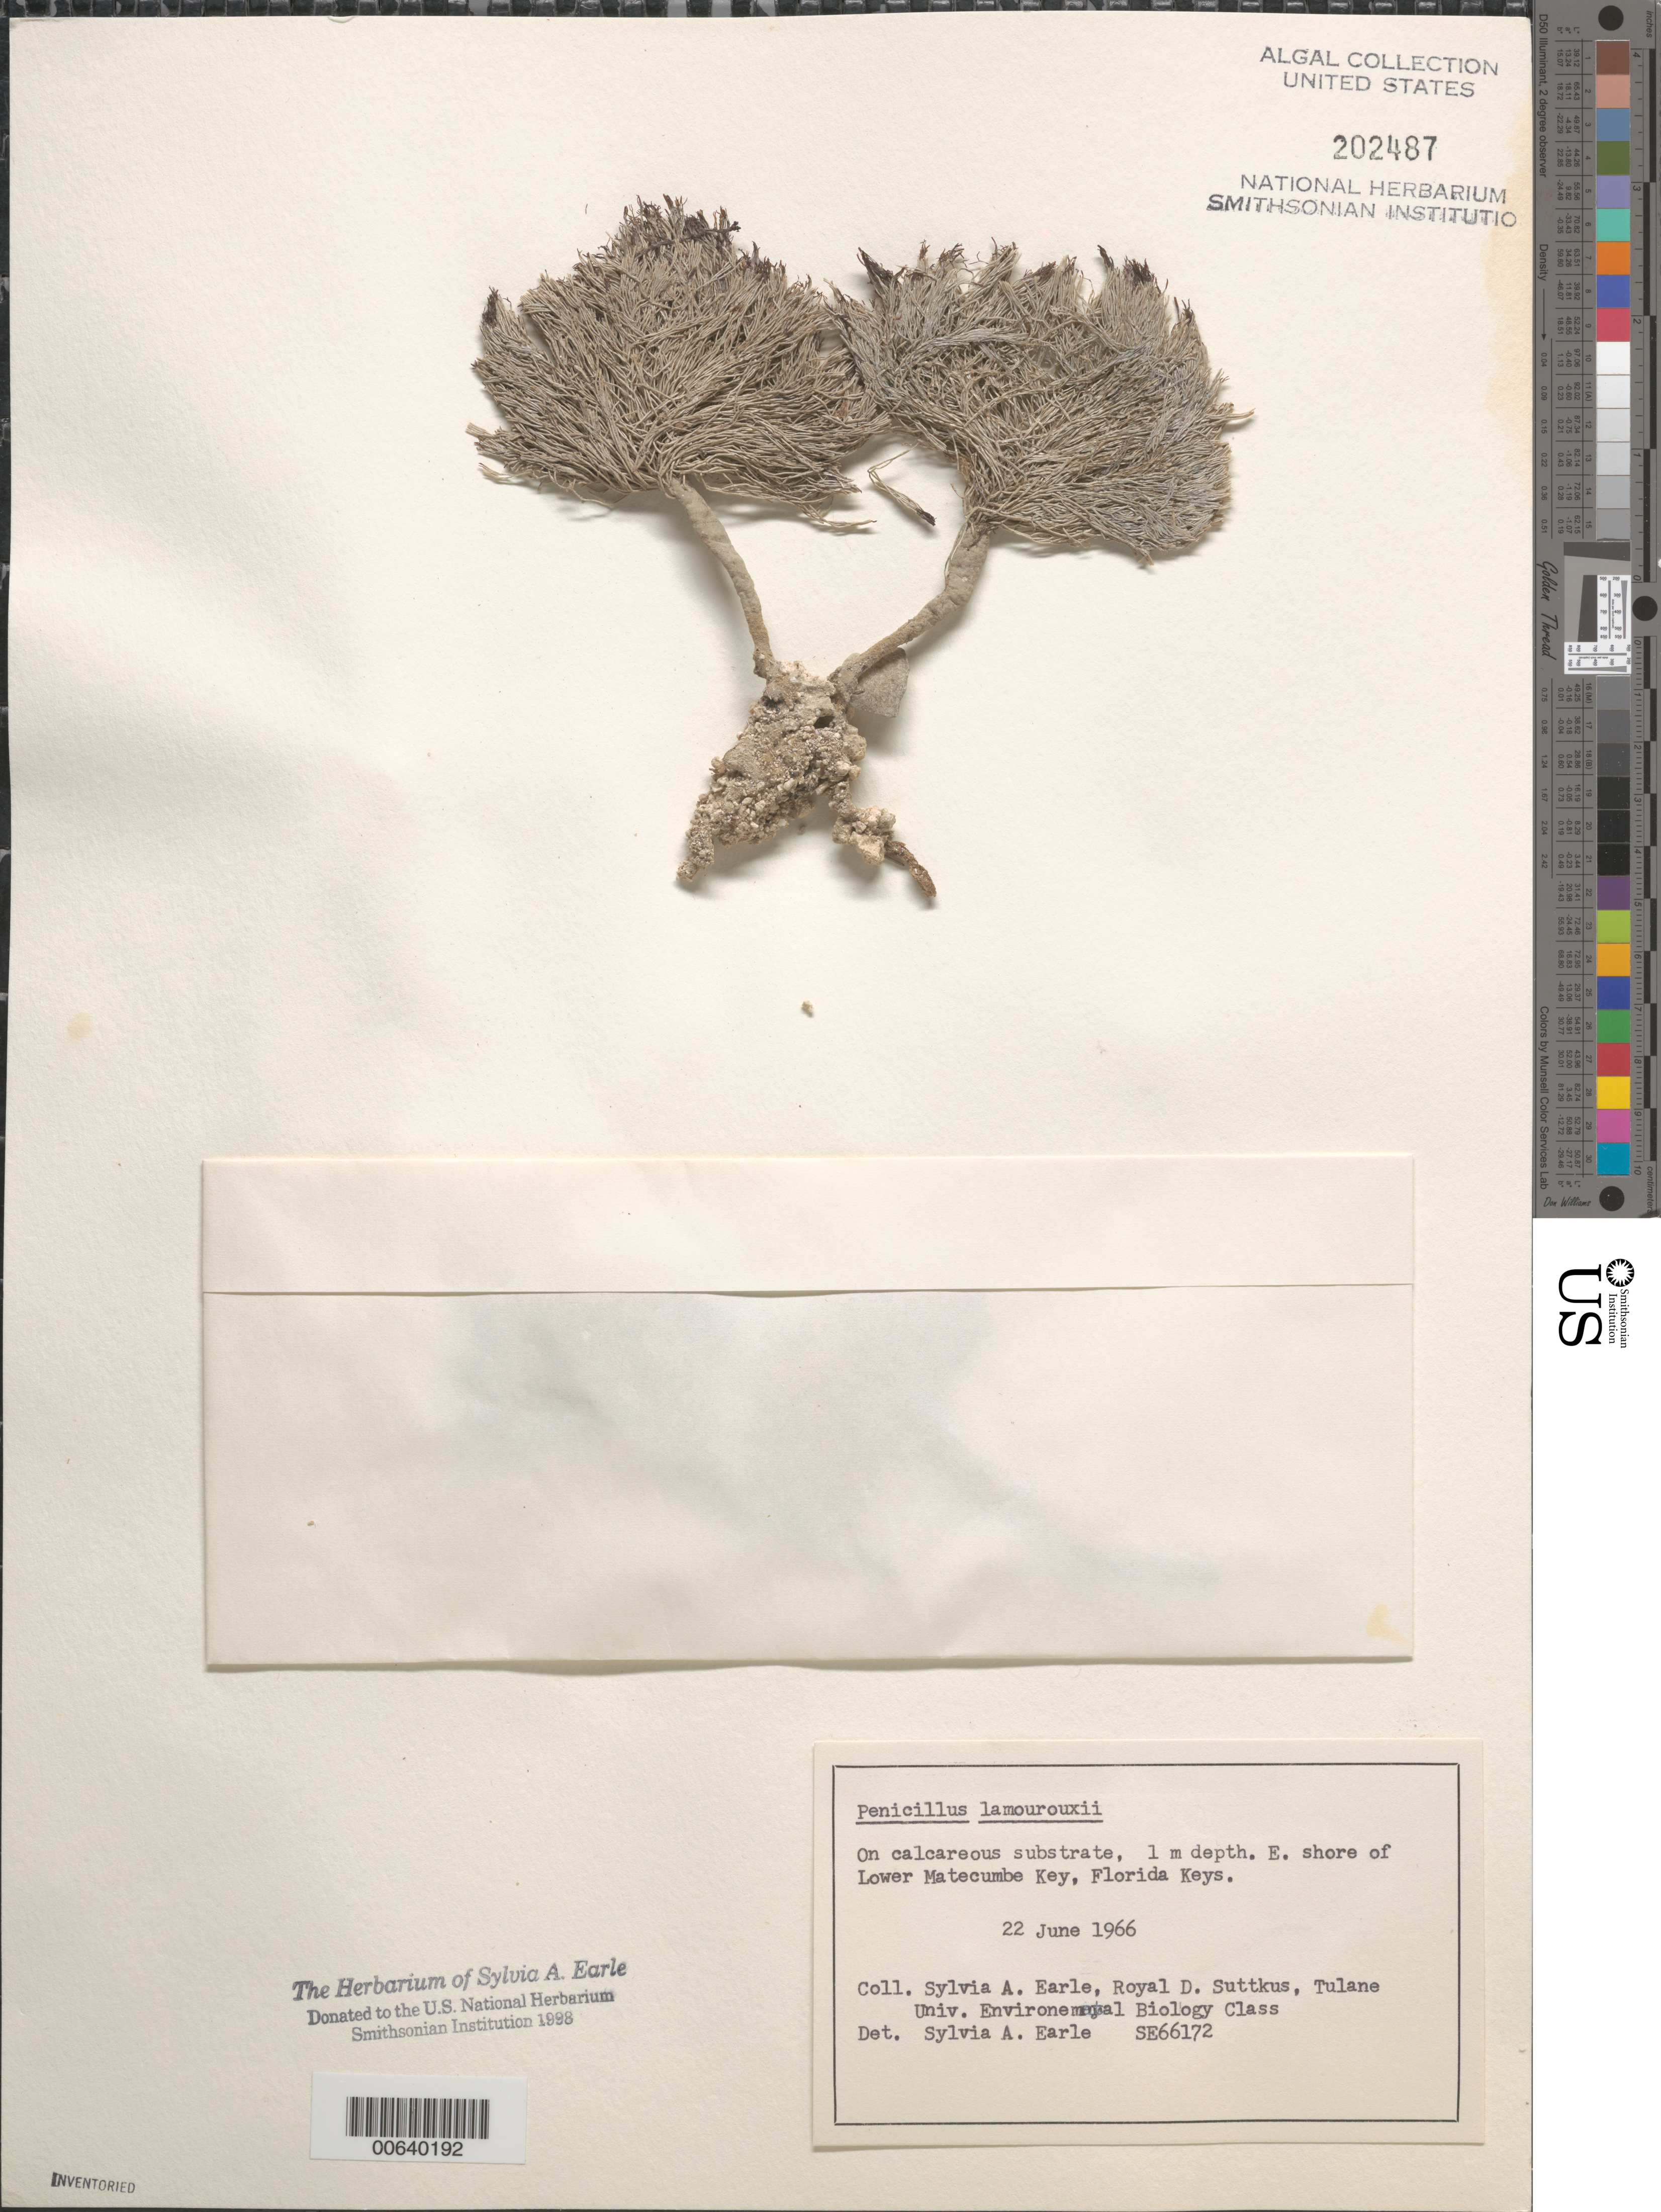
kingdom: Plantae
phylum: Chlorophyta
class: Ulvophyceae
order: Bryopsidales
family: Udoteaceae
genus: Penicillus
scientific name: Penicillus lamourouxii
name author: Decne.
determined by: Earle, S. A.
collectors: S. A. Earle, R. Suttkus & Tulane Univ. Env. Biol. Class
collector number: SE 66172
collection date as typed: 22 Jun 1966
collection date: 1966-06-22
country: United States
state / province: Florida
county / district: Monroe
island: Lower Matecumbe Key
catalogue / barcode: US 202487